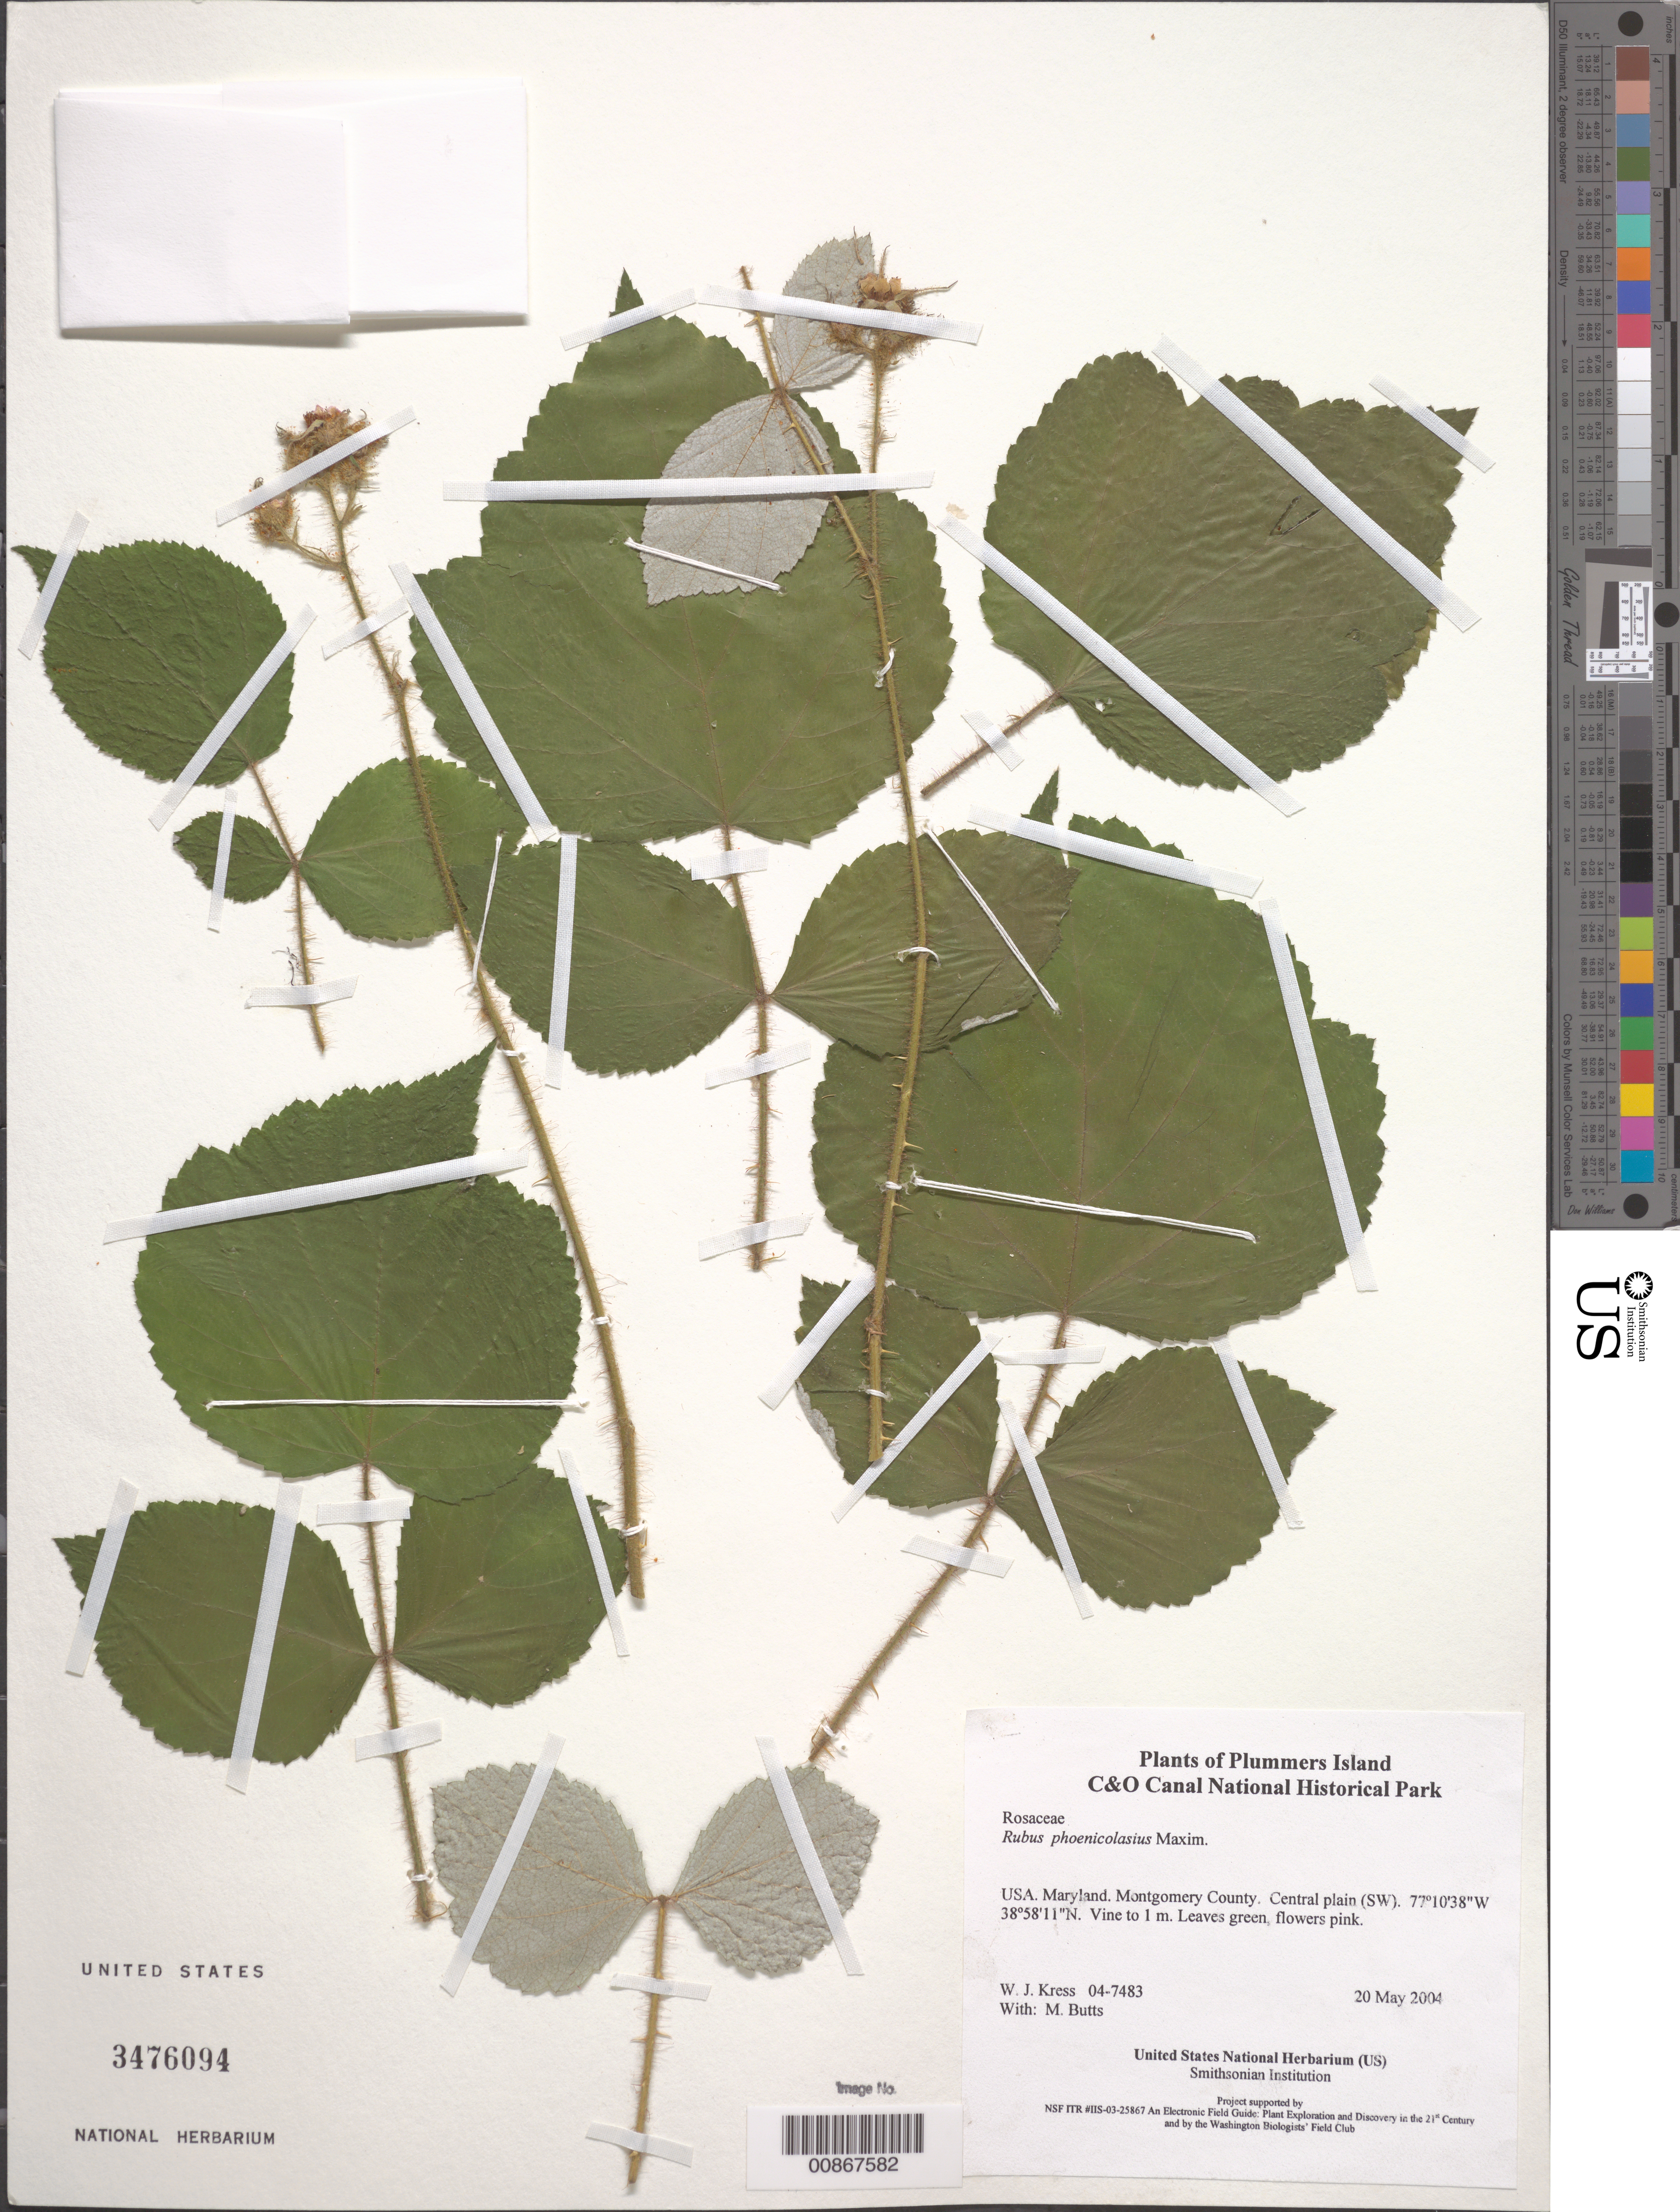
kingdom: Plantae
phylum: Tracheophyta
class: Magnoliopsida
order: Rosales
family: Rosaceae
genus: Rubus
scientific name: Rubus phoenicolasius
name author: Maxim.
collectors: W. J. Kress & M. B. Butts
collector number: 04-7483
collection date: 2004-05-20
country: United States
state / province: Maryland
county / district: Montgomery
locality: Chesapeake and Ohio Canal National Historical Park, Plummers Island, central plain (SW)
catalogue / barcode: US 3476094